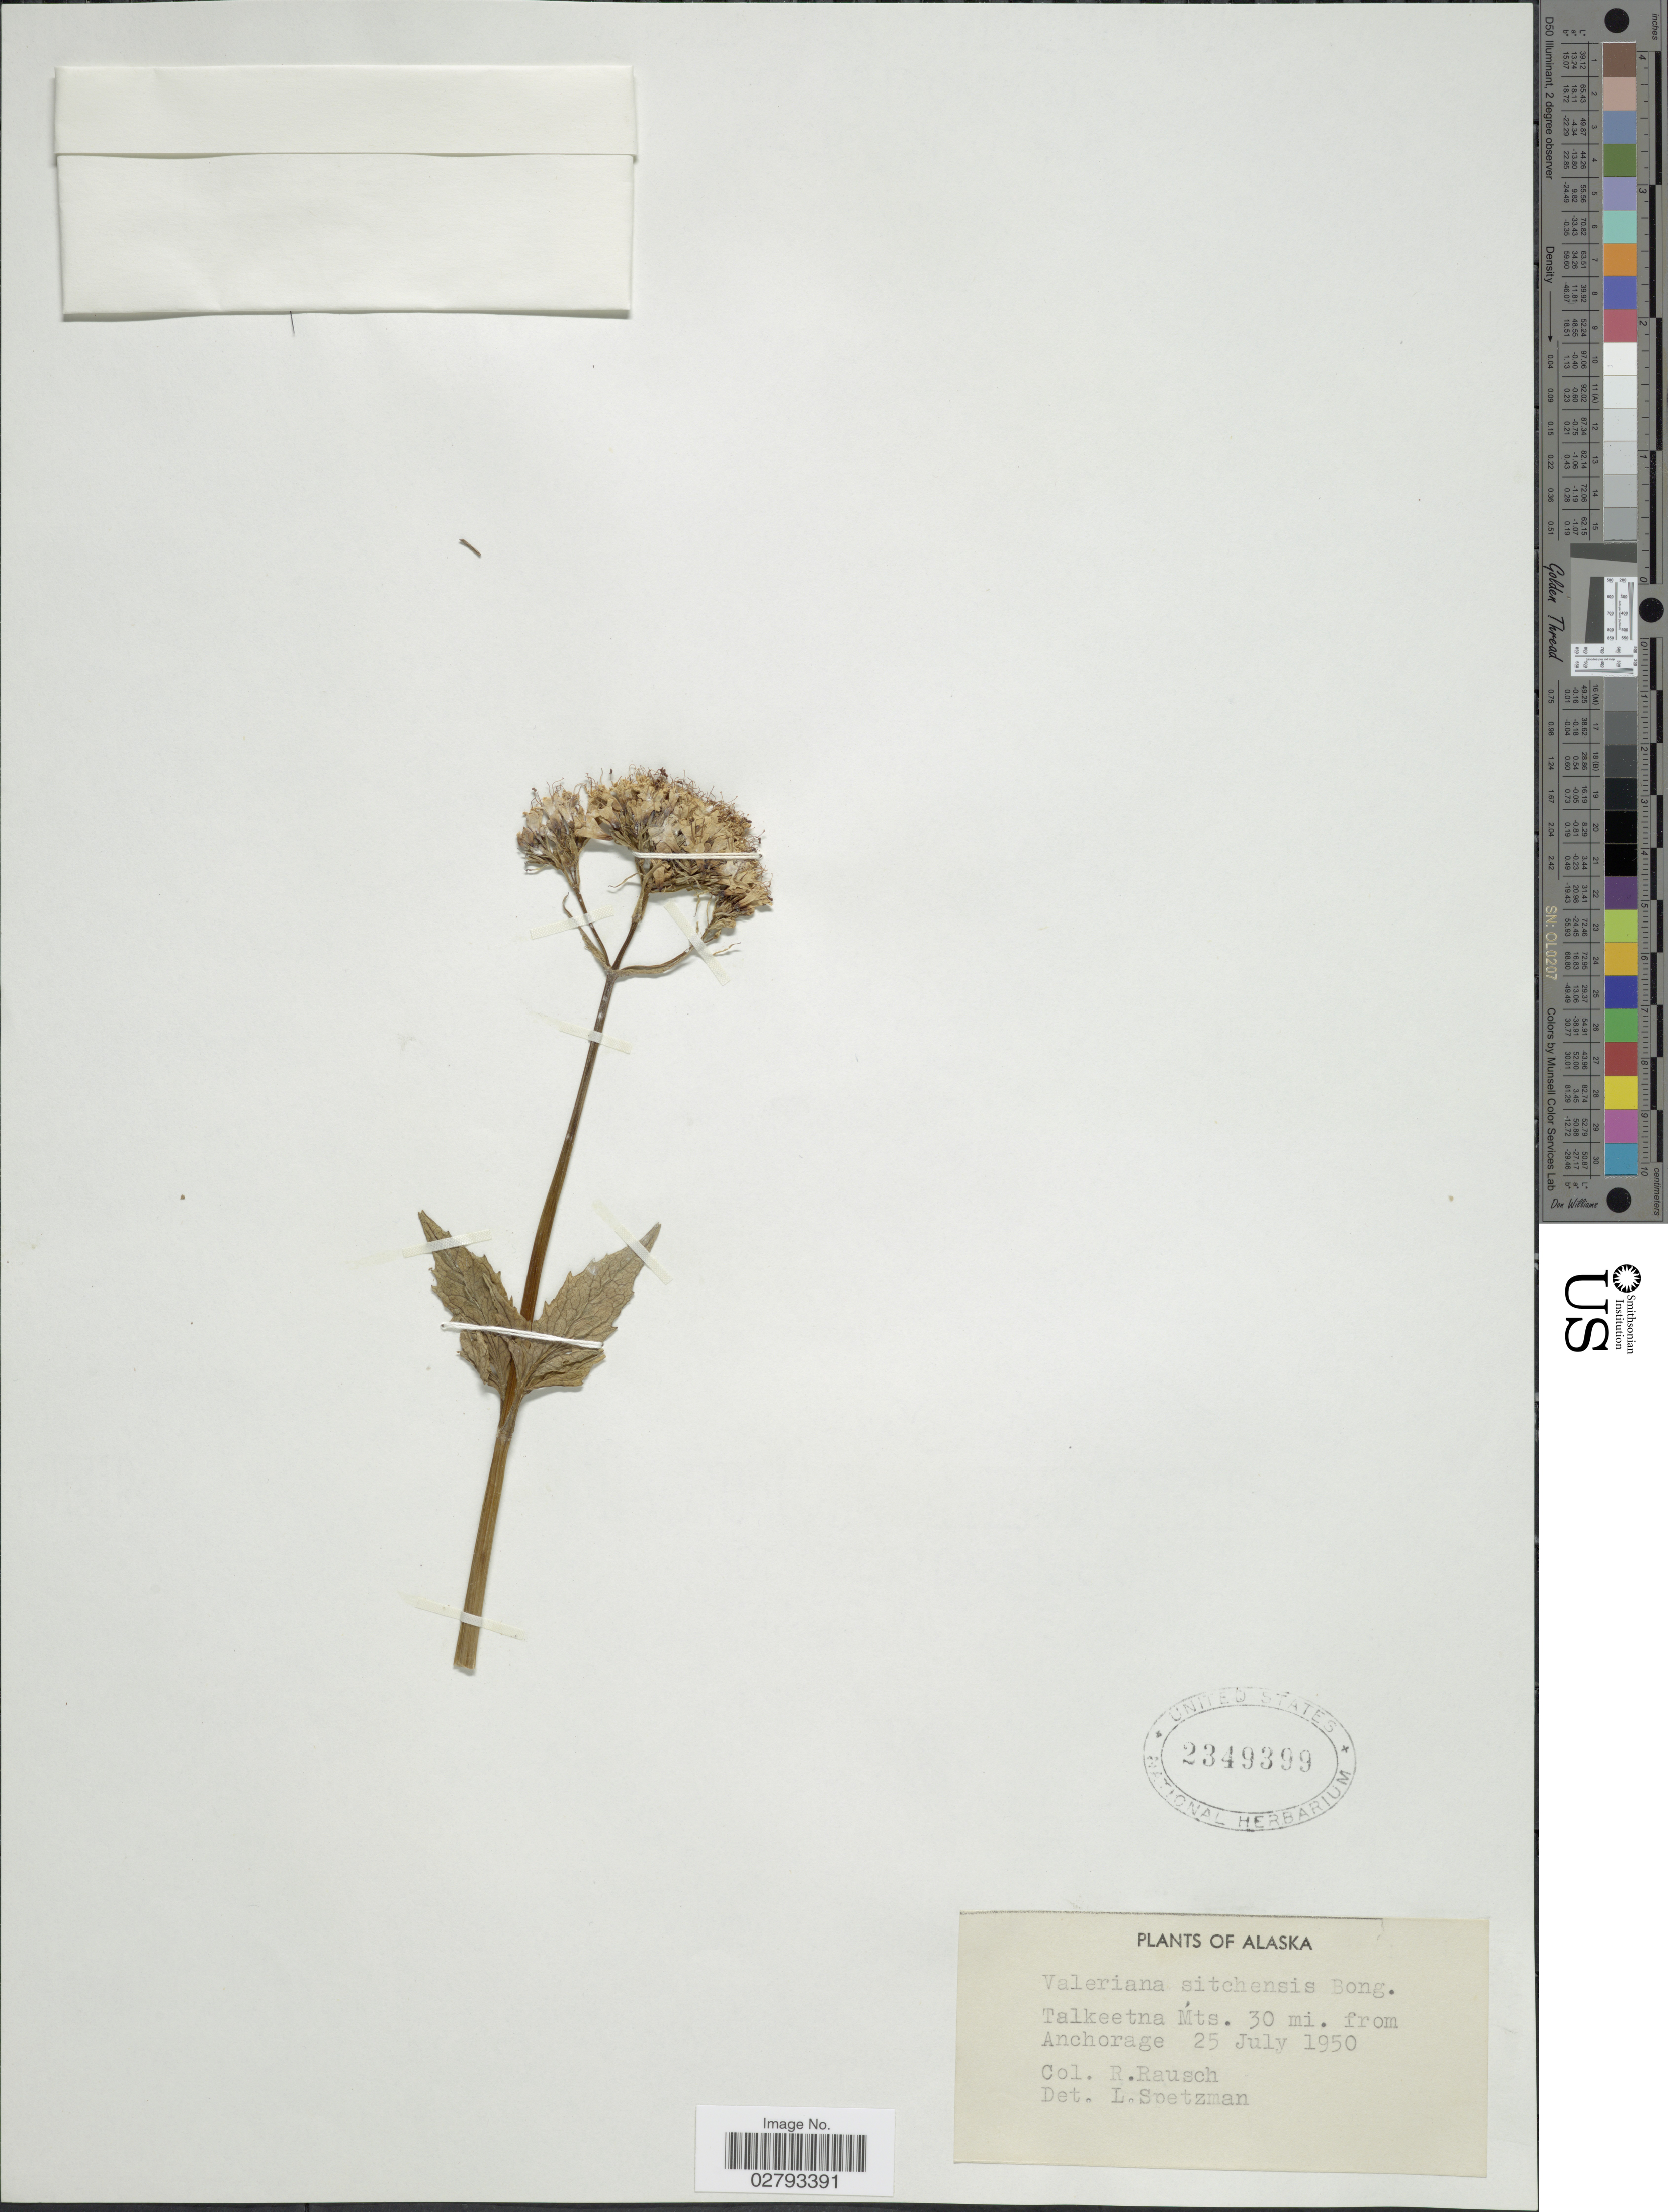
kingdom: Plantae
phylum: Tracheophyta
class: Magnoliopsida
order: Dipsacales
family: Caprifoliaceae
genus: Valeriana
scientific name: Valeriana sitchensis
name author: Bong.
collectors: R. Rausch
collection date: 1950-07-25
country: United States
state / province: Alaska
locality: Talkeetna Mts., 30 mi. from Anchorage.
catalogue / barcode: US 2349399